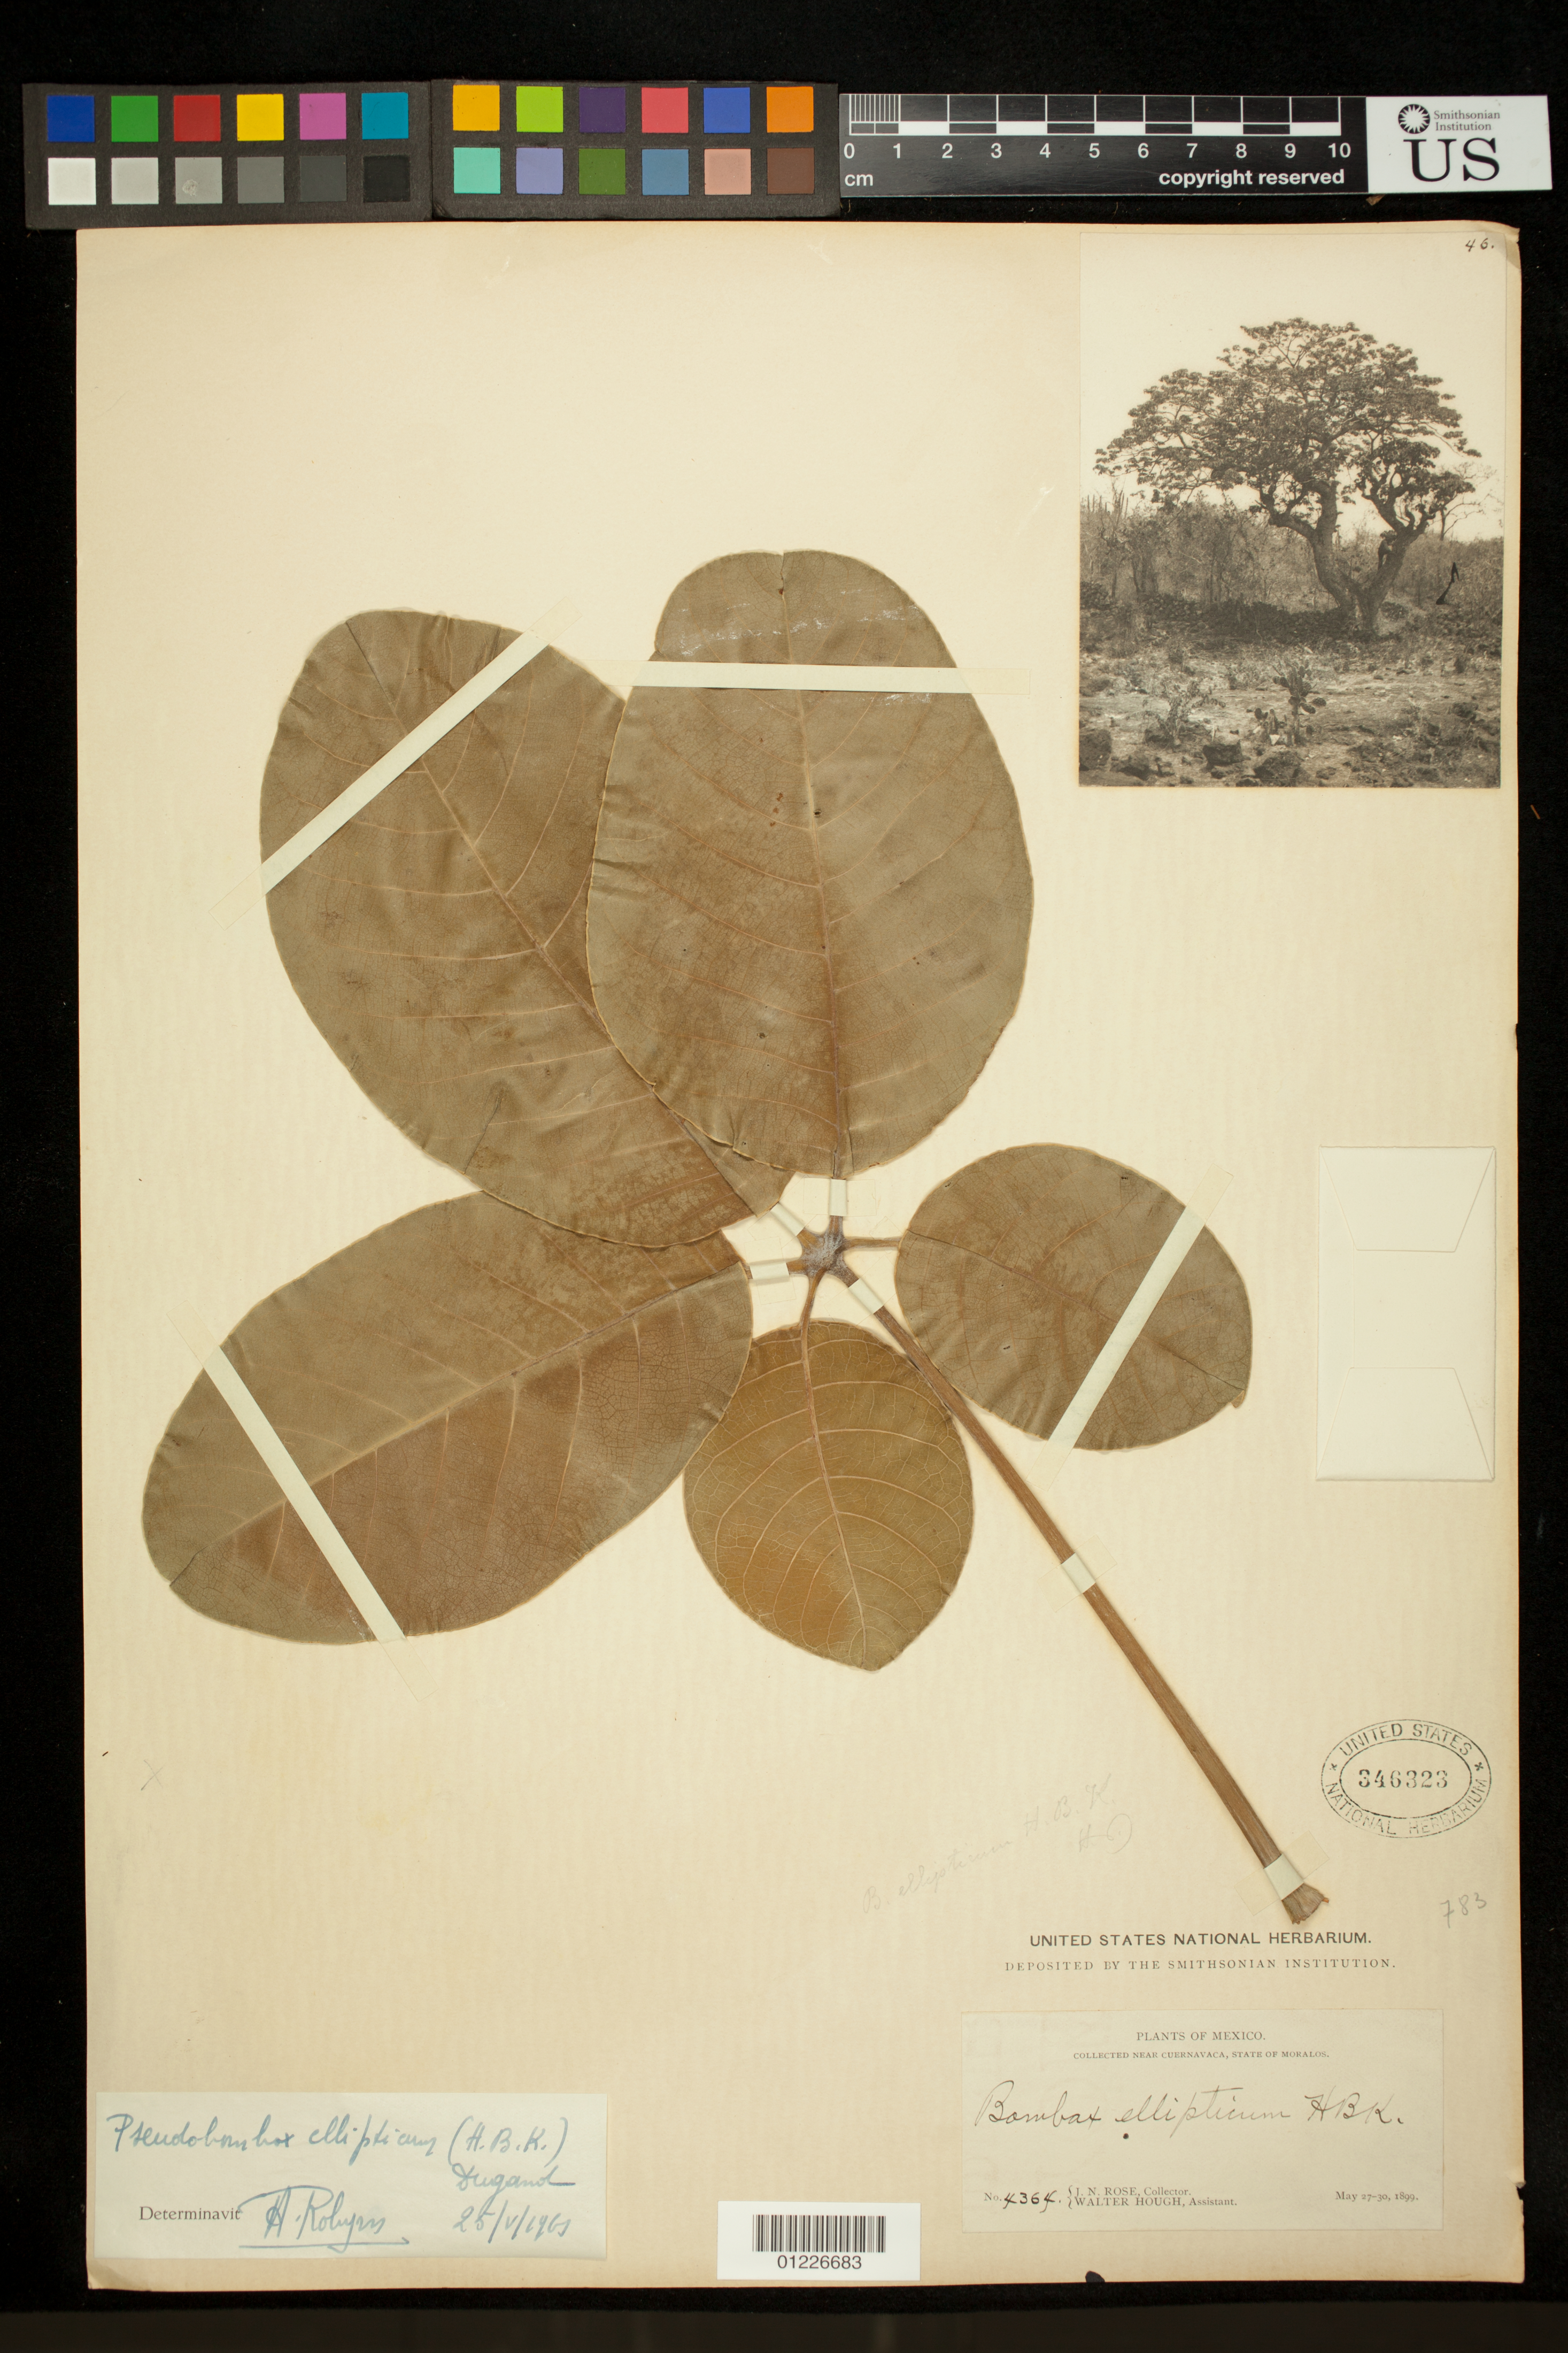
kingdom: Plantae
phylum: Tracheophyta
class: Magnoliopsida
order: Malvales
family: Malvaceae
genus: Pseudobombax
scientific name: Pseudobombax ellipticum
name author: (Kunth) Dugand G.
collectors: J. N. Rose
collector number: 4364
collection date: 1899-05-27/1899-05-30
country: Mexico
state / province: Morelos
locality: Cuernavaca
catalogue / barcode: US 346323